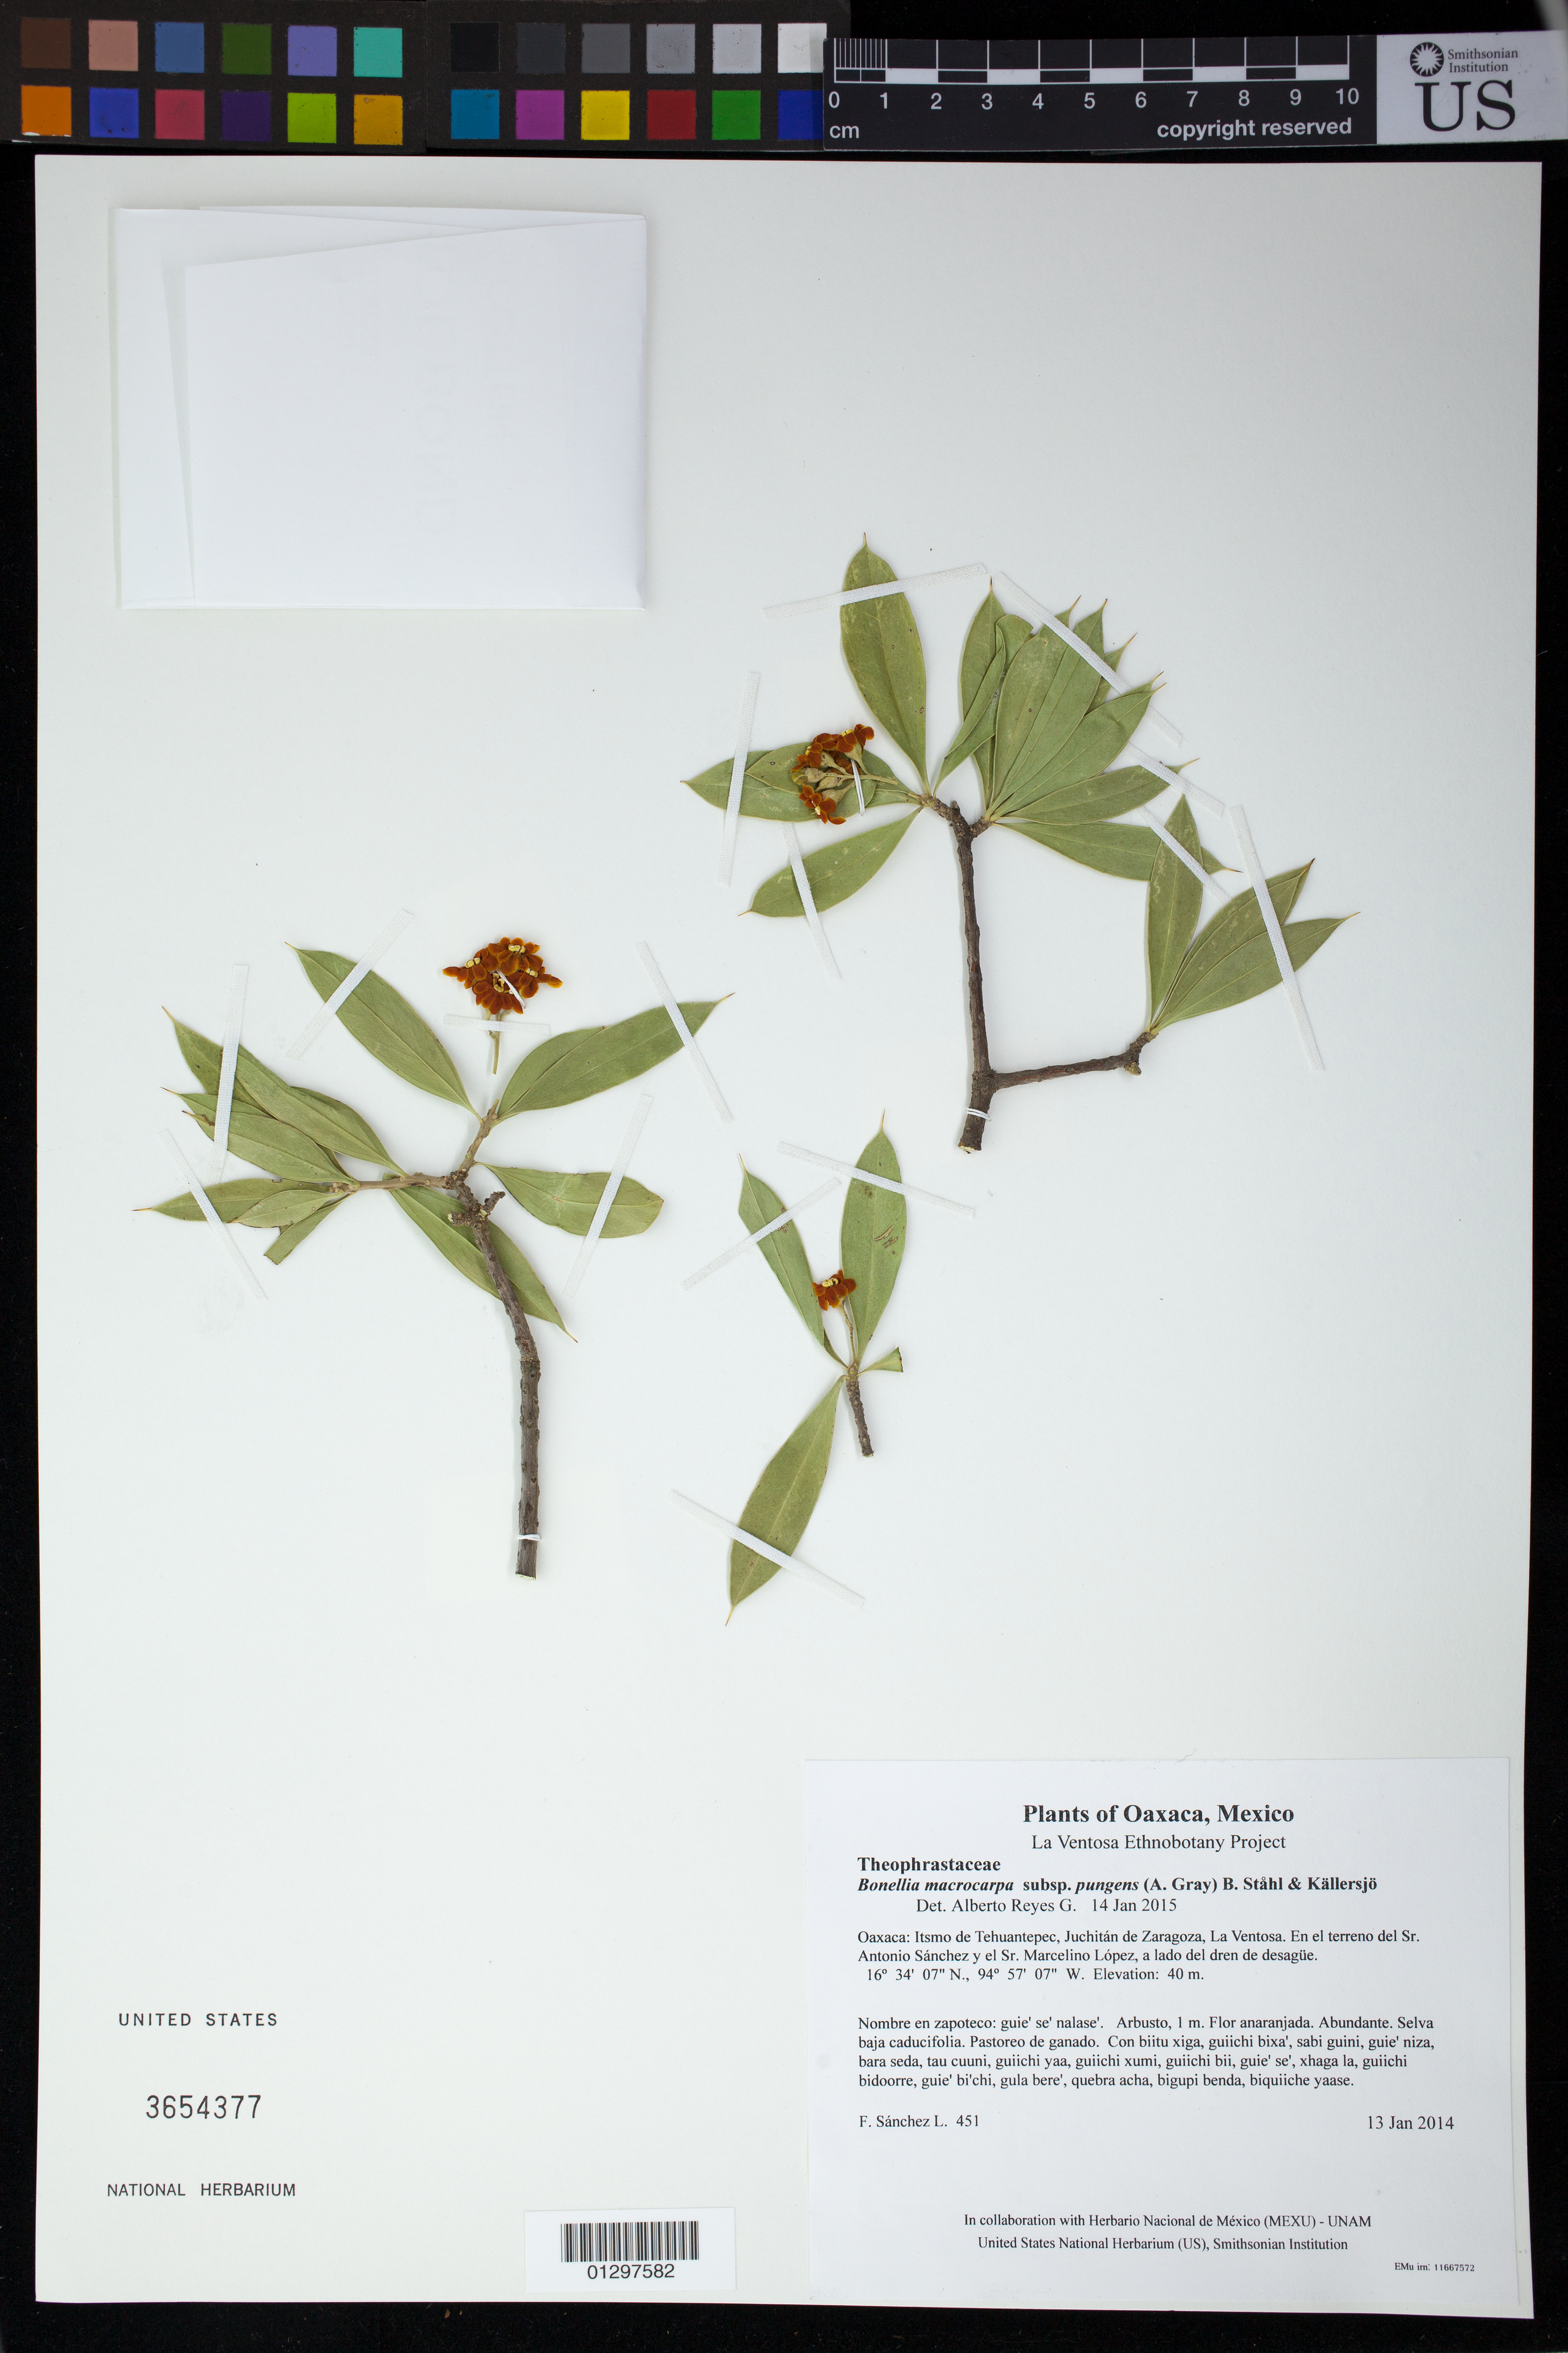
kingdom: Plantae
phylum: Tracheophyta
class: Magnoliopsida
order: Ericales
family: Primulaceae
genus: Bonellia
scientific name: Bonellia macrocarpa subsp. pungens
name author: (A. Gray) B. Ståhl & Källersjö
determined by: Reyes García, A.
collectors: F. Sánchez L.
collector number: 451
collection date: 2014-01-13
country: Mexico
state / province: Oaxaca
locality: Itsmo de Tehuantepec, Juchitán de Zaragoza, La Ventosa. En el terreno del Sr. Antonio Sánchez y el Sr. Marcelino López, a lado del dren de desagüe.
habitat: Selva baja caducifolia. Pastoreo de ganado.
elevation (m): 40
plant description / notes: JEBOT, MEXU, SERO, US; Yaga bandaga. 1 m. Guie' biguitu. Stale.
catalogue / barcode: US 3654377